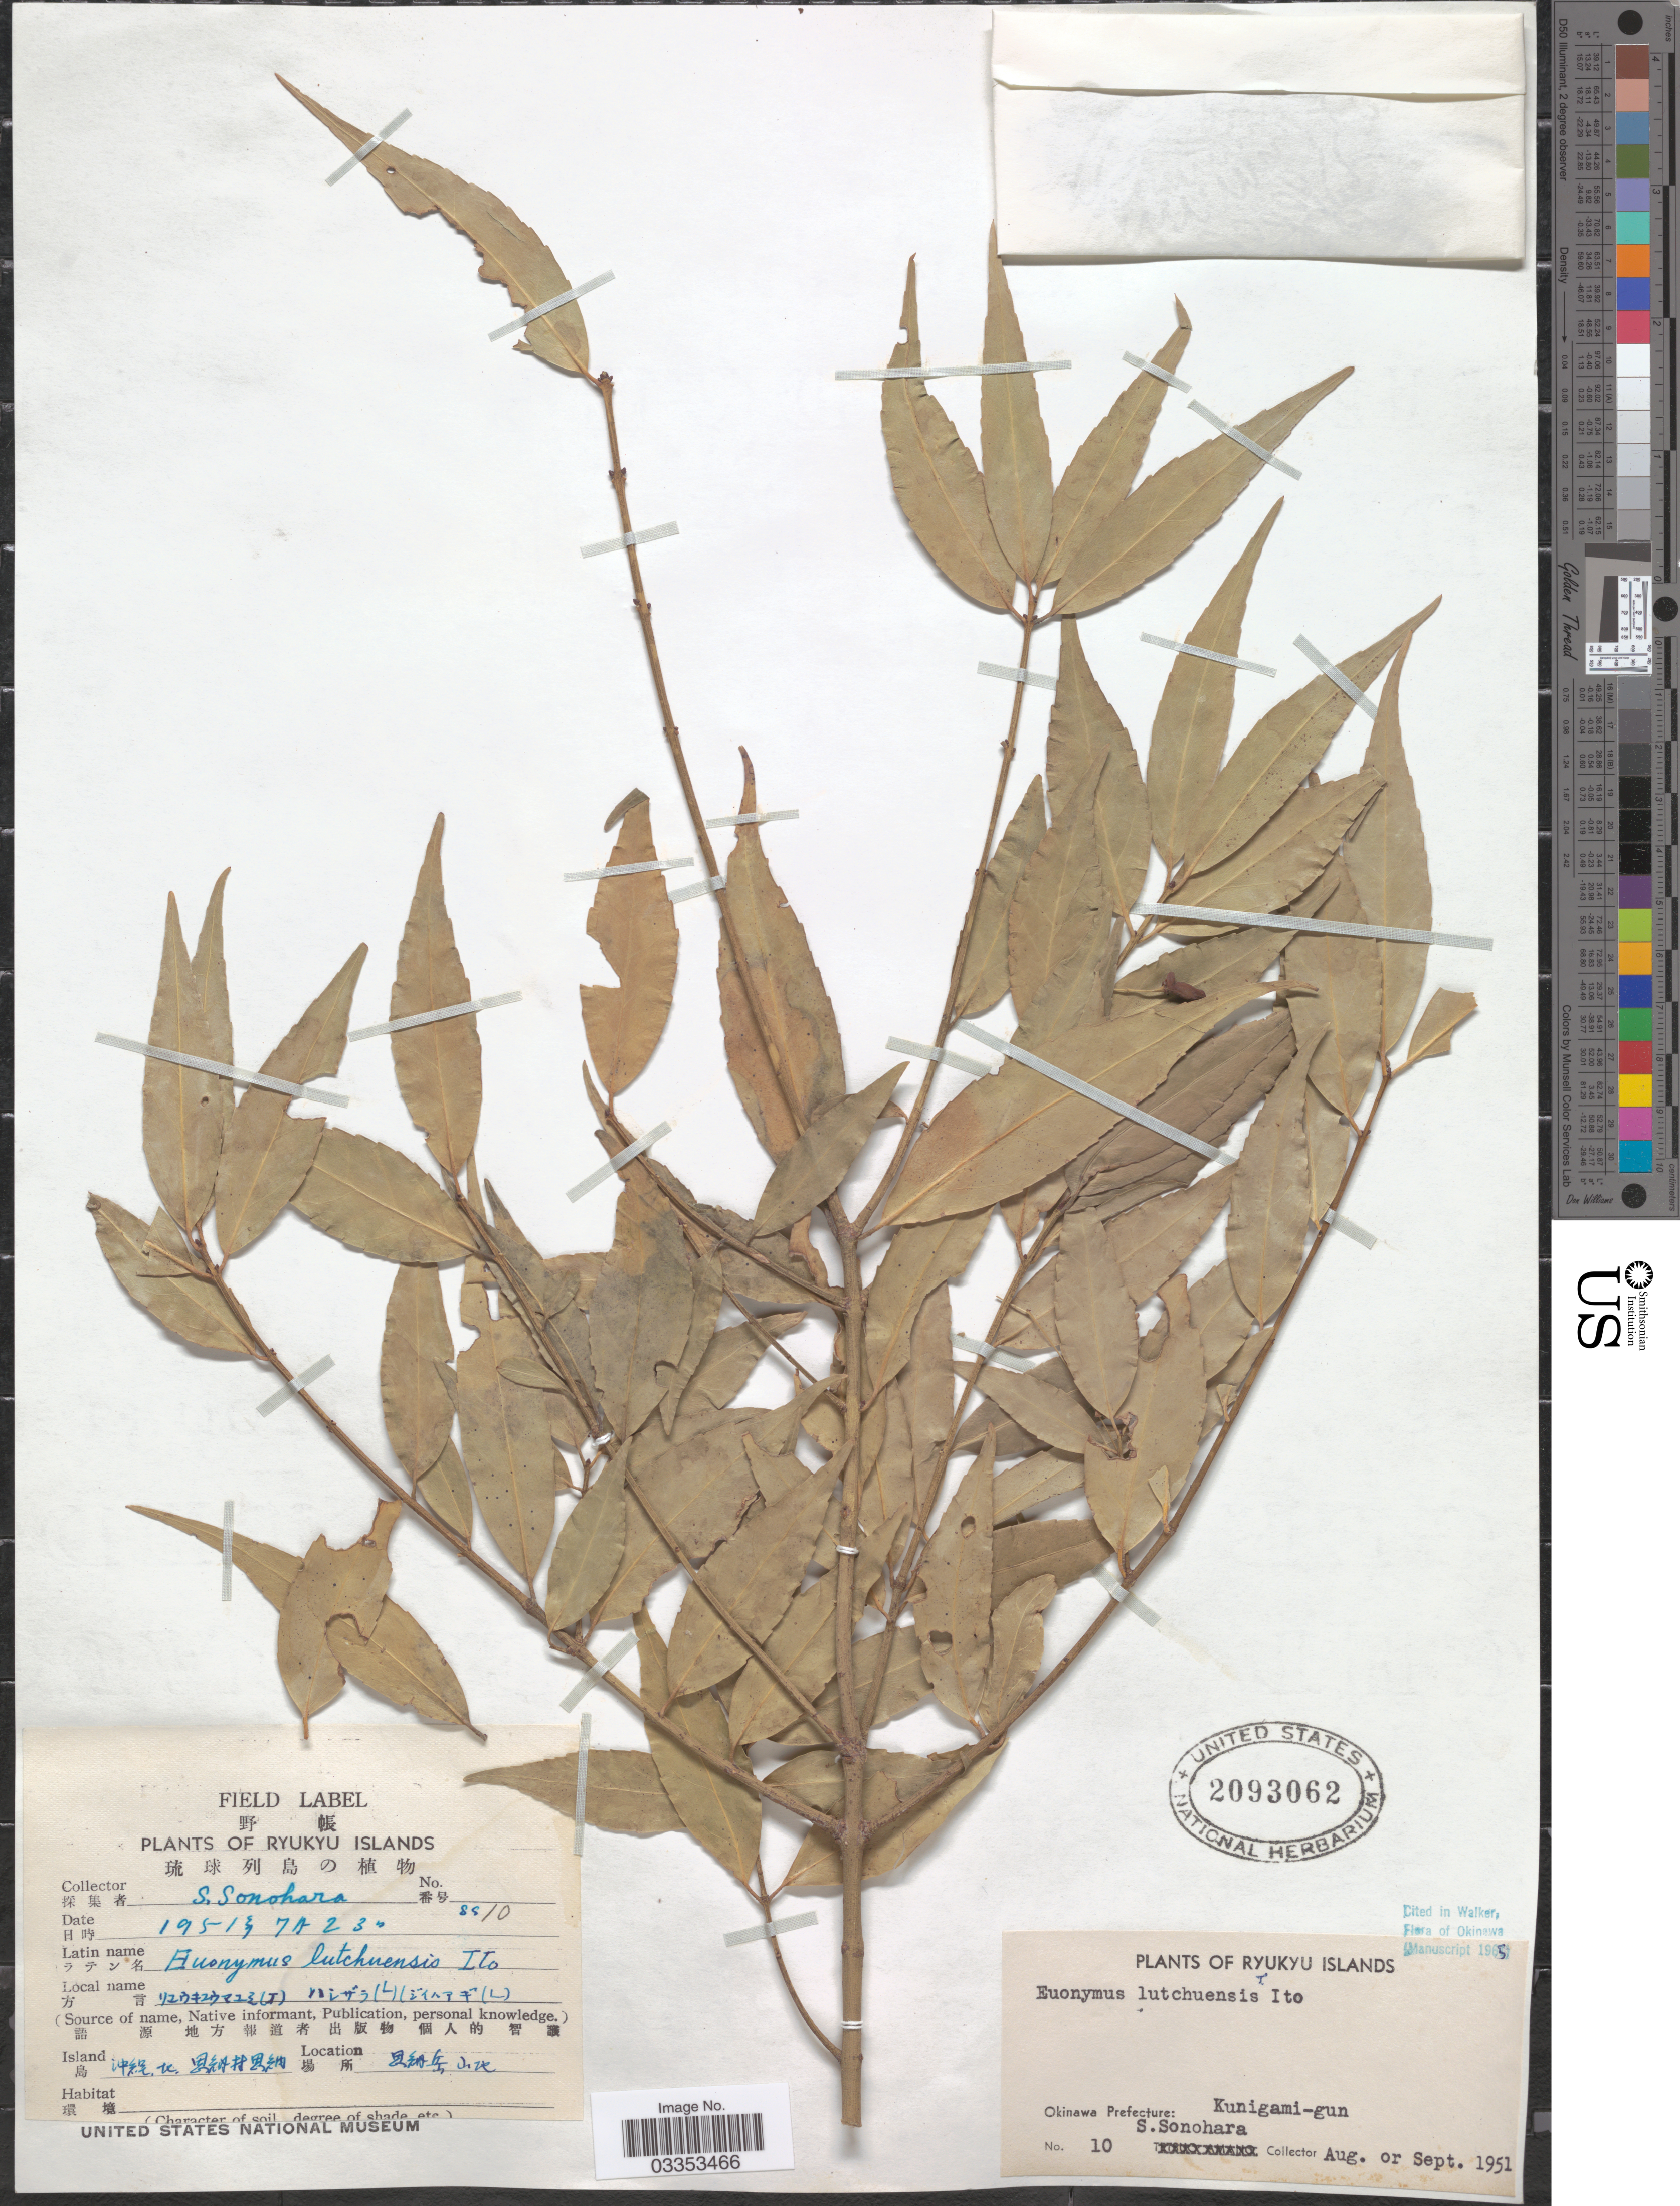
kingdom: Plantae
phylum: Tracheophyta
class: Magnoliopsida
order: Celastrales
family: Celastraceae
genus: Euonymus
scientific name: Euonymus lutchuensis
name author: T. Itô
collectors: S. Sonohara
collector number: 10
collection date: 1915-07-23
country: Japan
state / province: Okinawa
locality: Ryukyu Islands. Okinawa Prefecture: Kunigami-gun. Island X, X.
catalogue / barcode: US 2093062